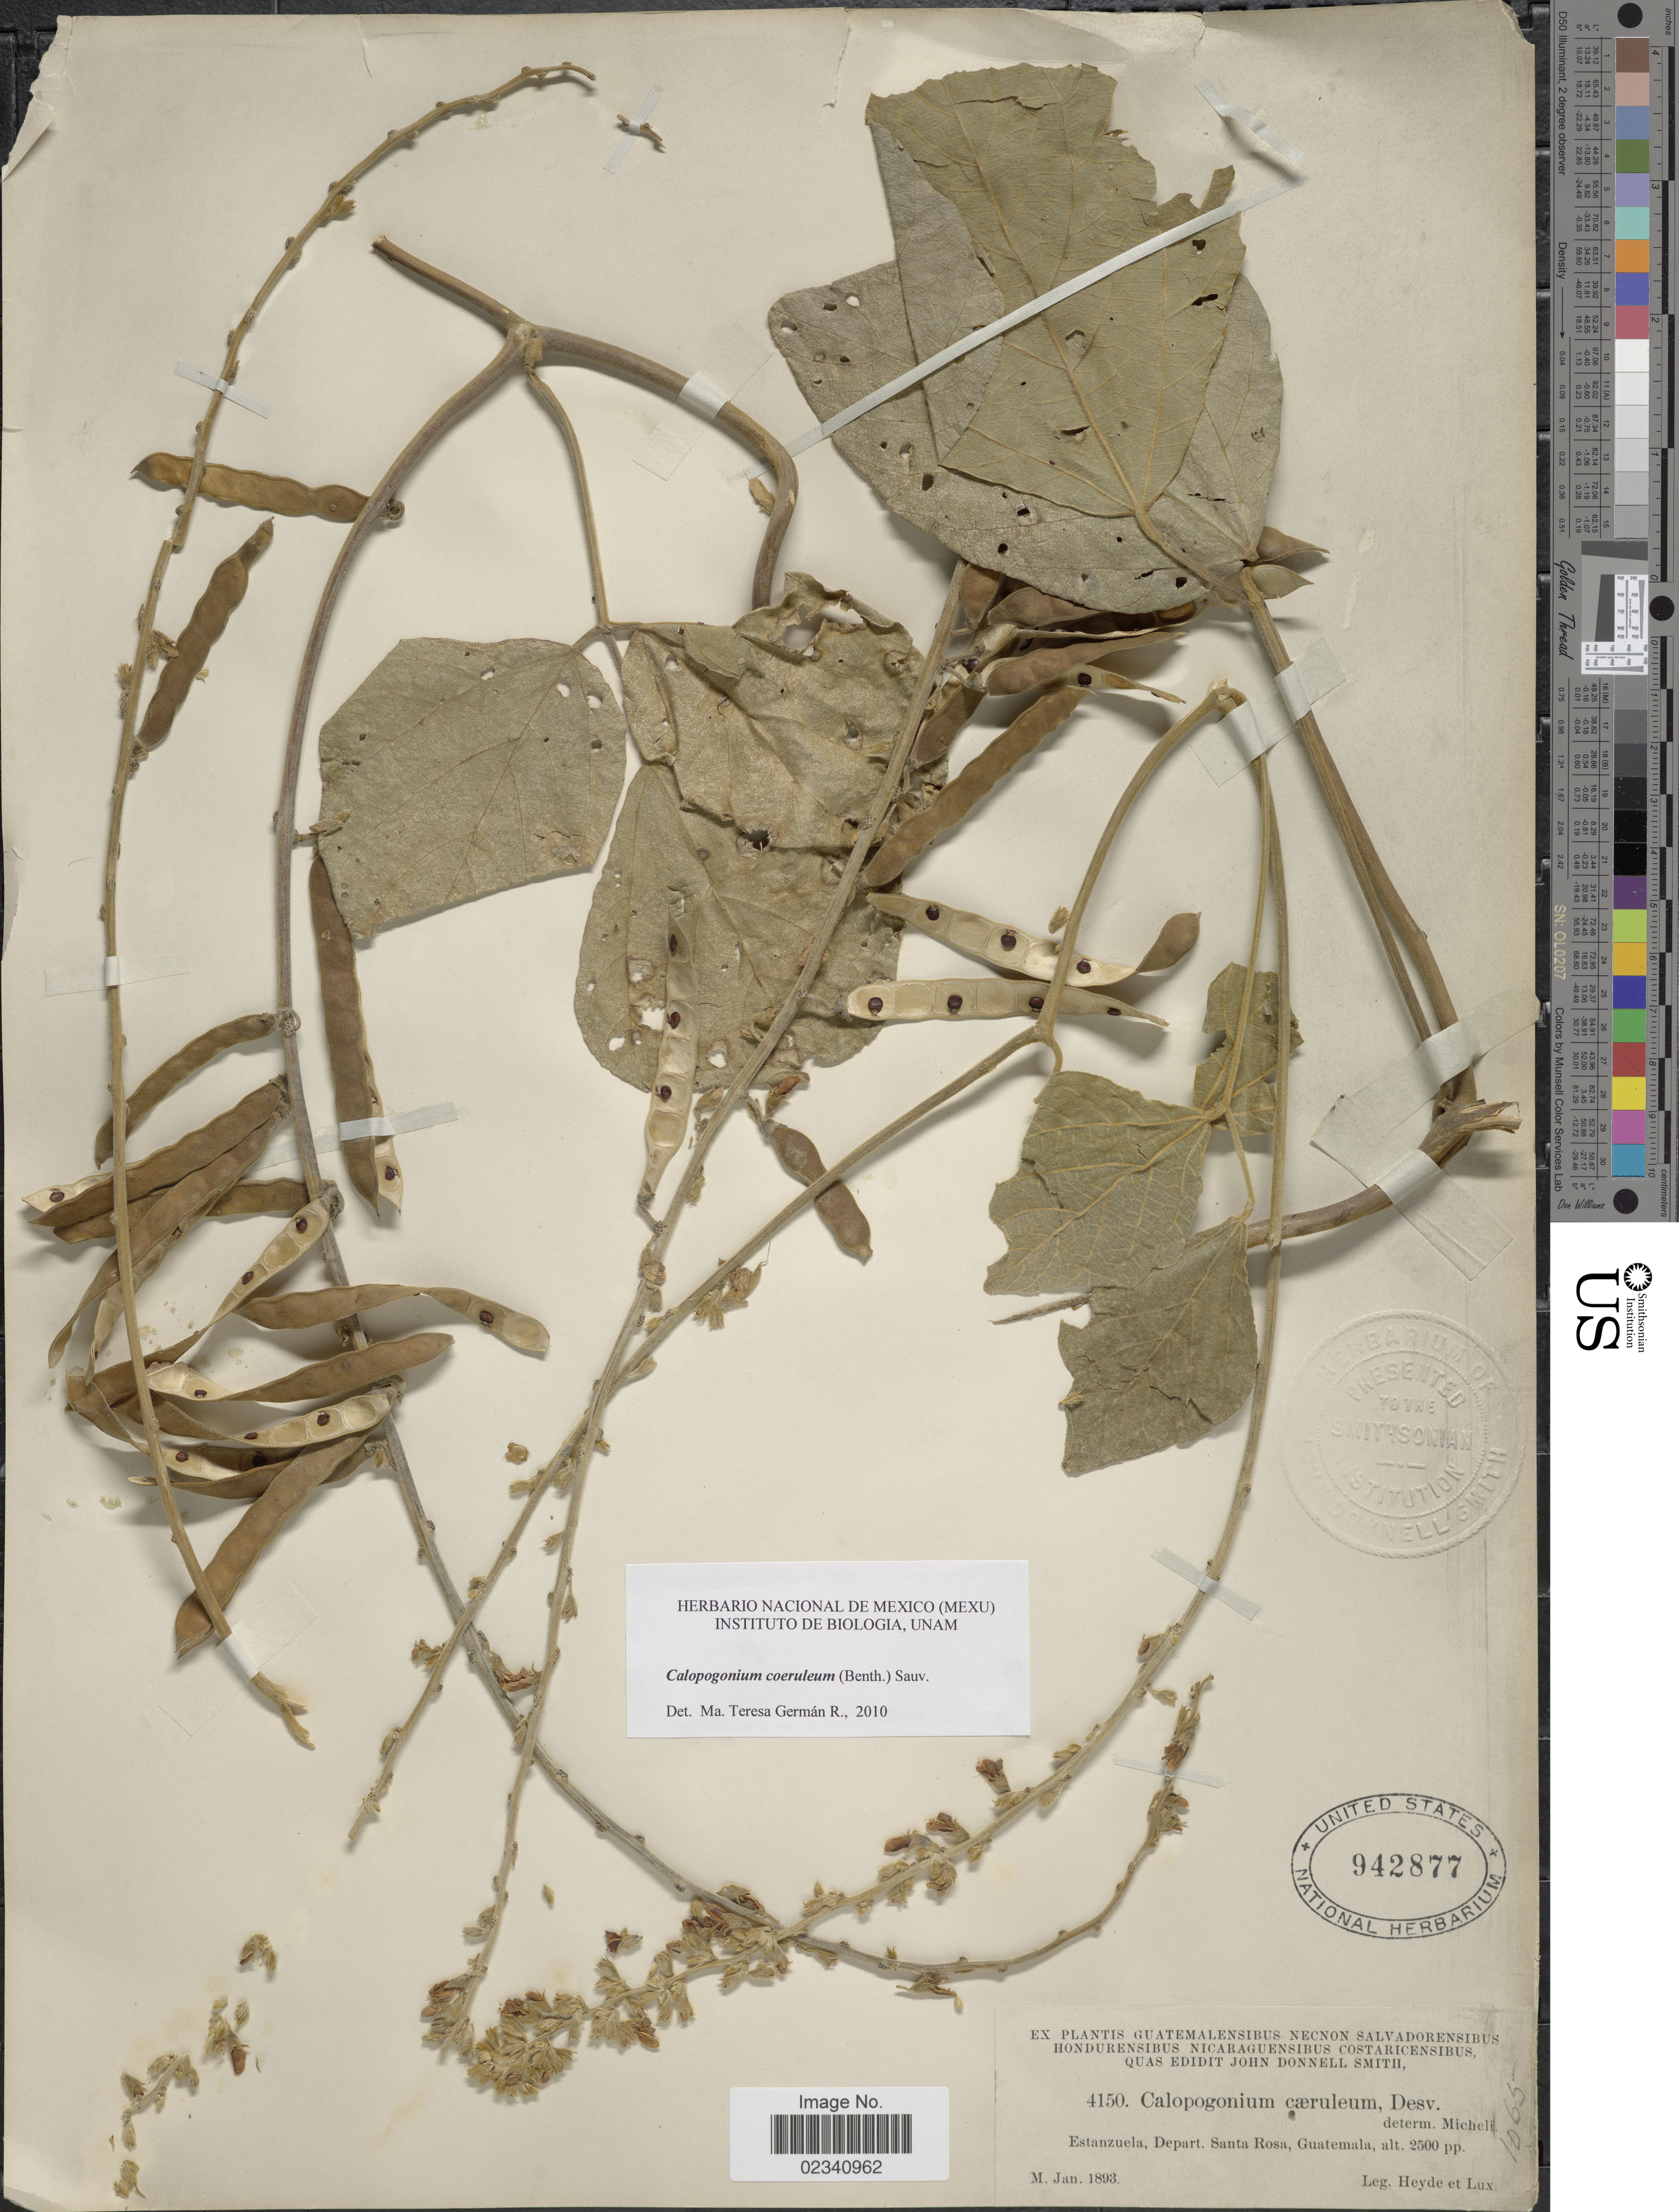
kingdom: Plantae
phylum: Tracheophyta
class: Magnoliopsida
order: Fabales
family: Fabaceae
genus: Calopogonium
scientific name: Calopogonium caeruleum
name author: (Benth.) C. Wright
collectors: Heyde & Lux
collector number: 4150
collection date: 1893-01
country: Guatemala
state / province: Santa Rosa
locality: Estanzuela, Depart. Santa Rosa, Guatemala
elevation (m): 762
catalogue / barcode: US 942877